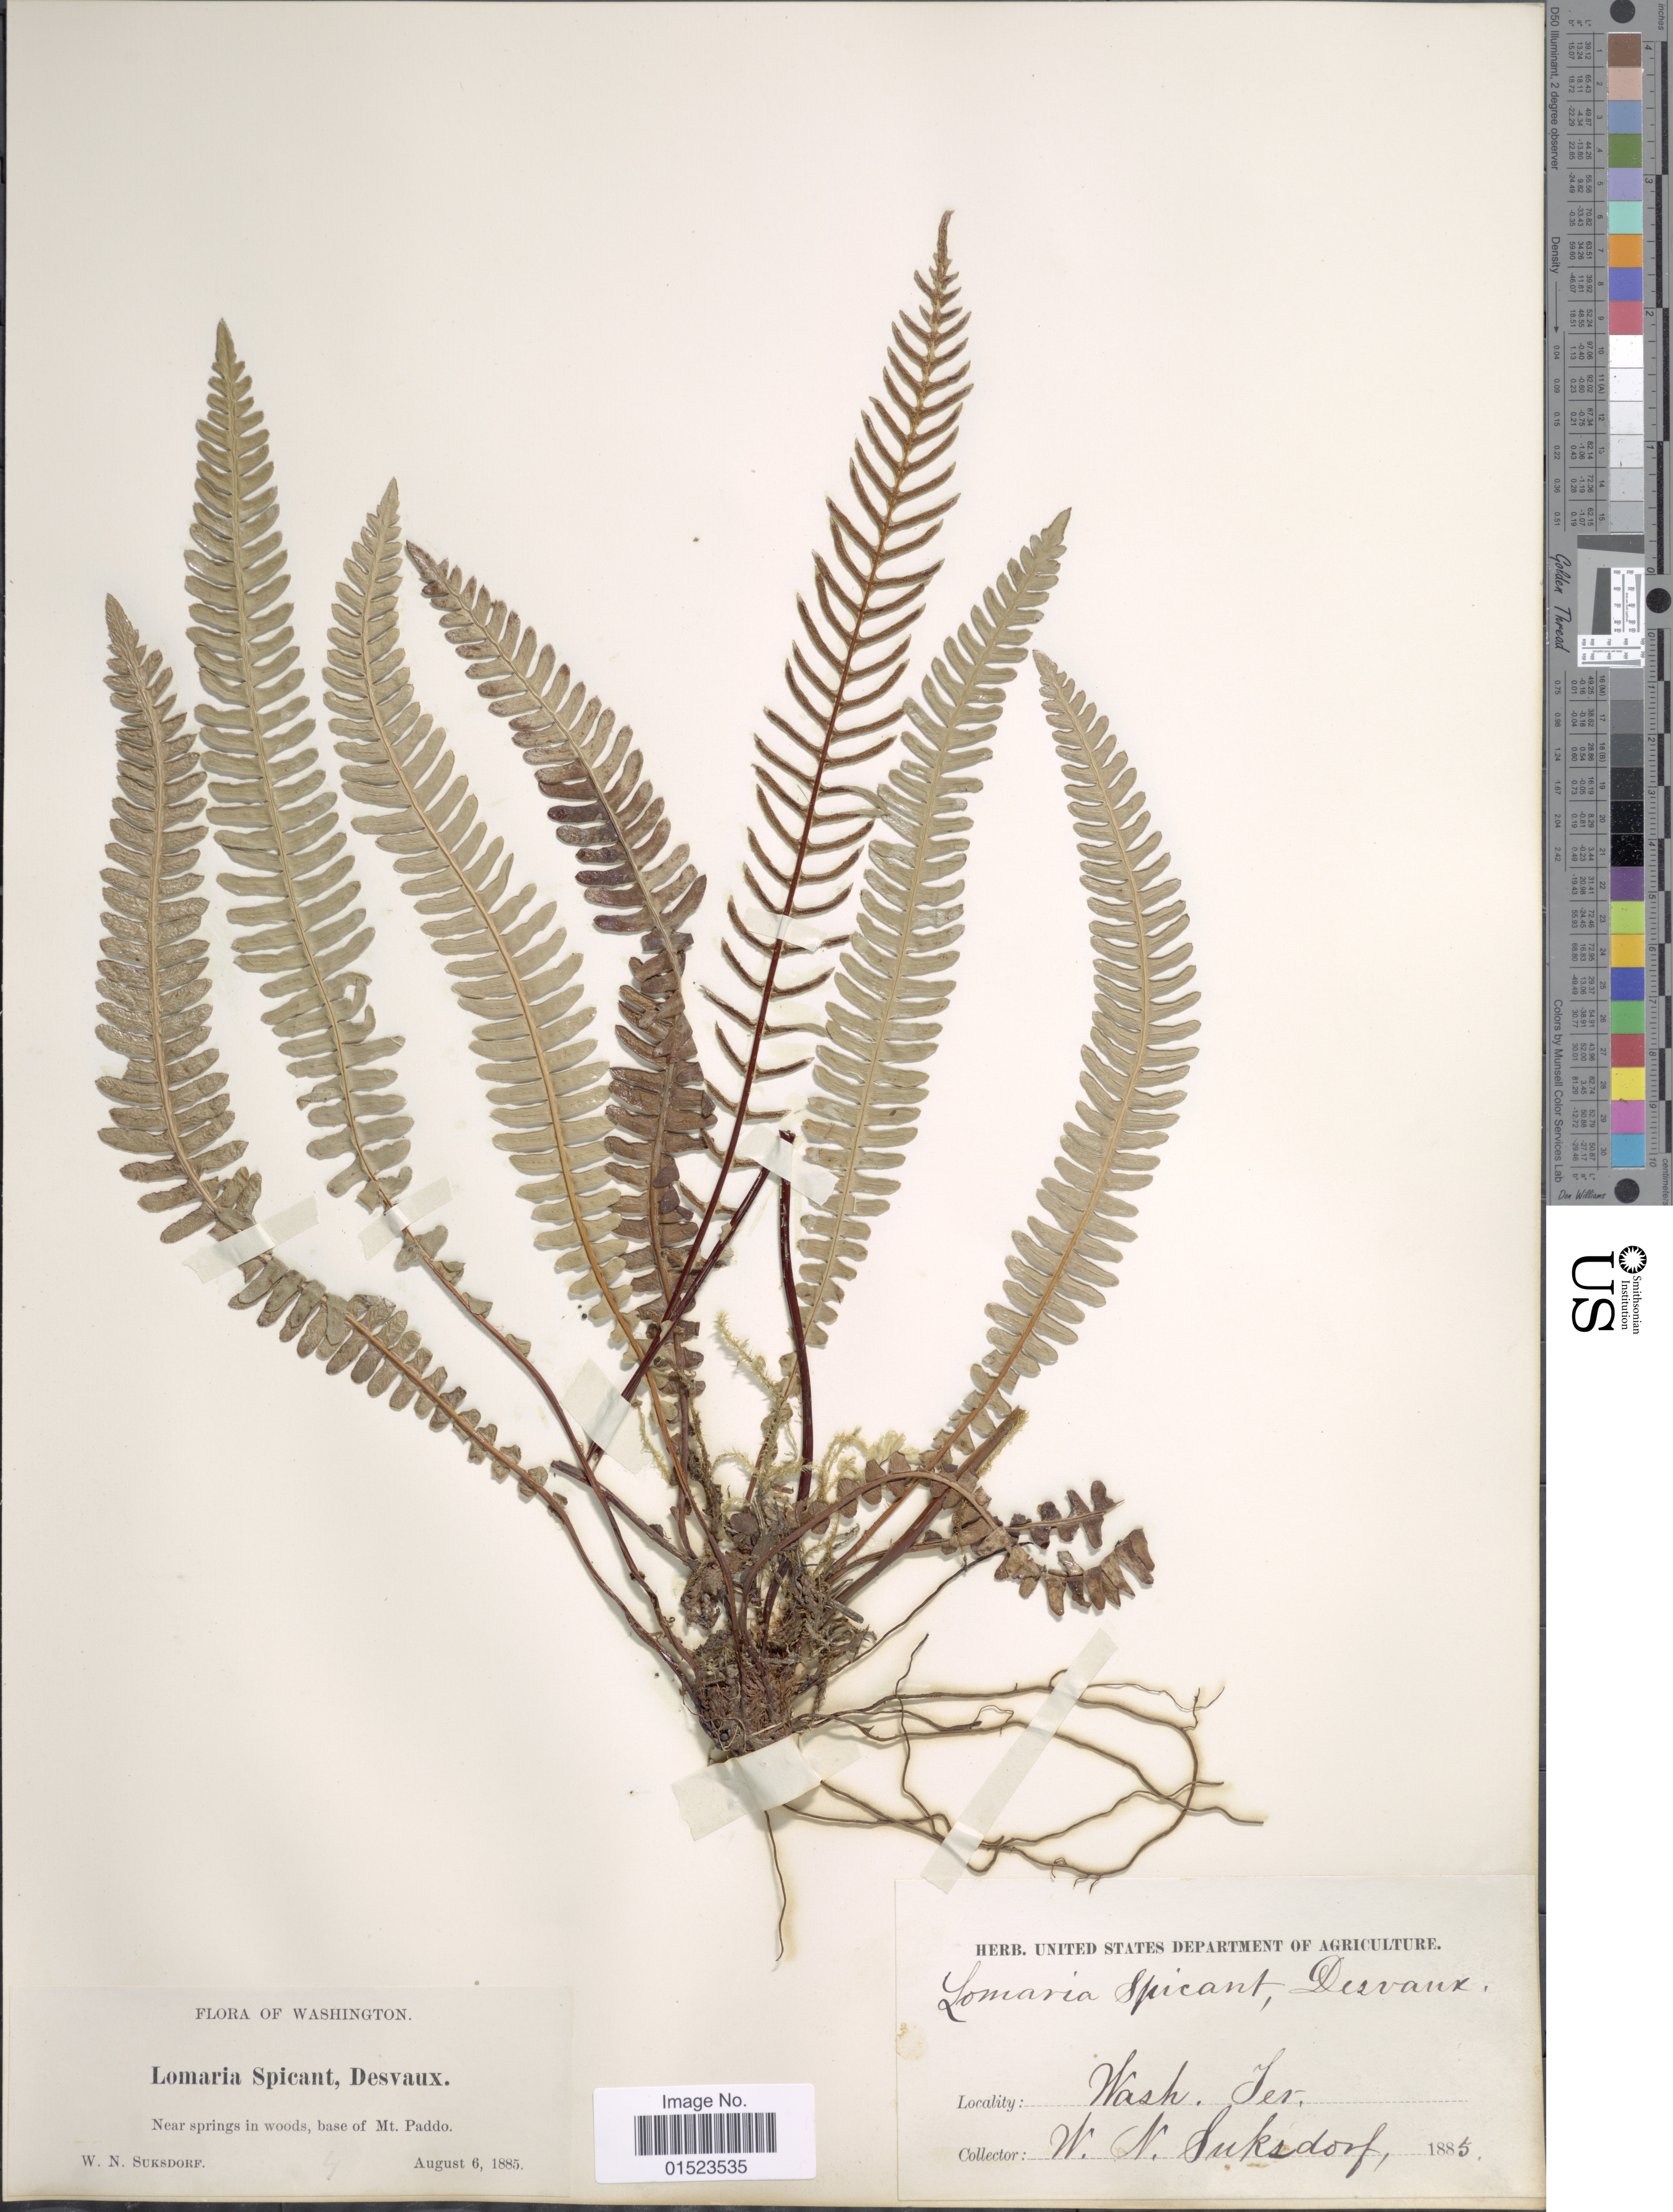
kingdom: Plantae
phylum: Tracheophyta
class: Polypodiopsida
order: Polypodiales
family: Blechnaceae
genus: Blechnum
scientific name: Blechnum spicant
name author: (L.) Sm.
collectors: W. N. Suksdorf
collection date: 1885-08-06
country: United States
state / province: Washington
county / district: Skamania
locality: Near springs in woods, base of Mt. Paddo